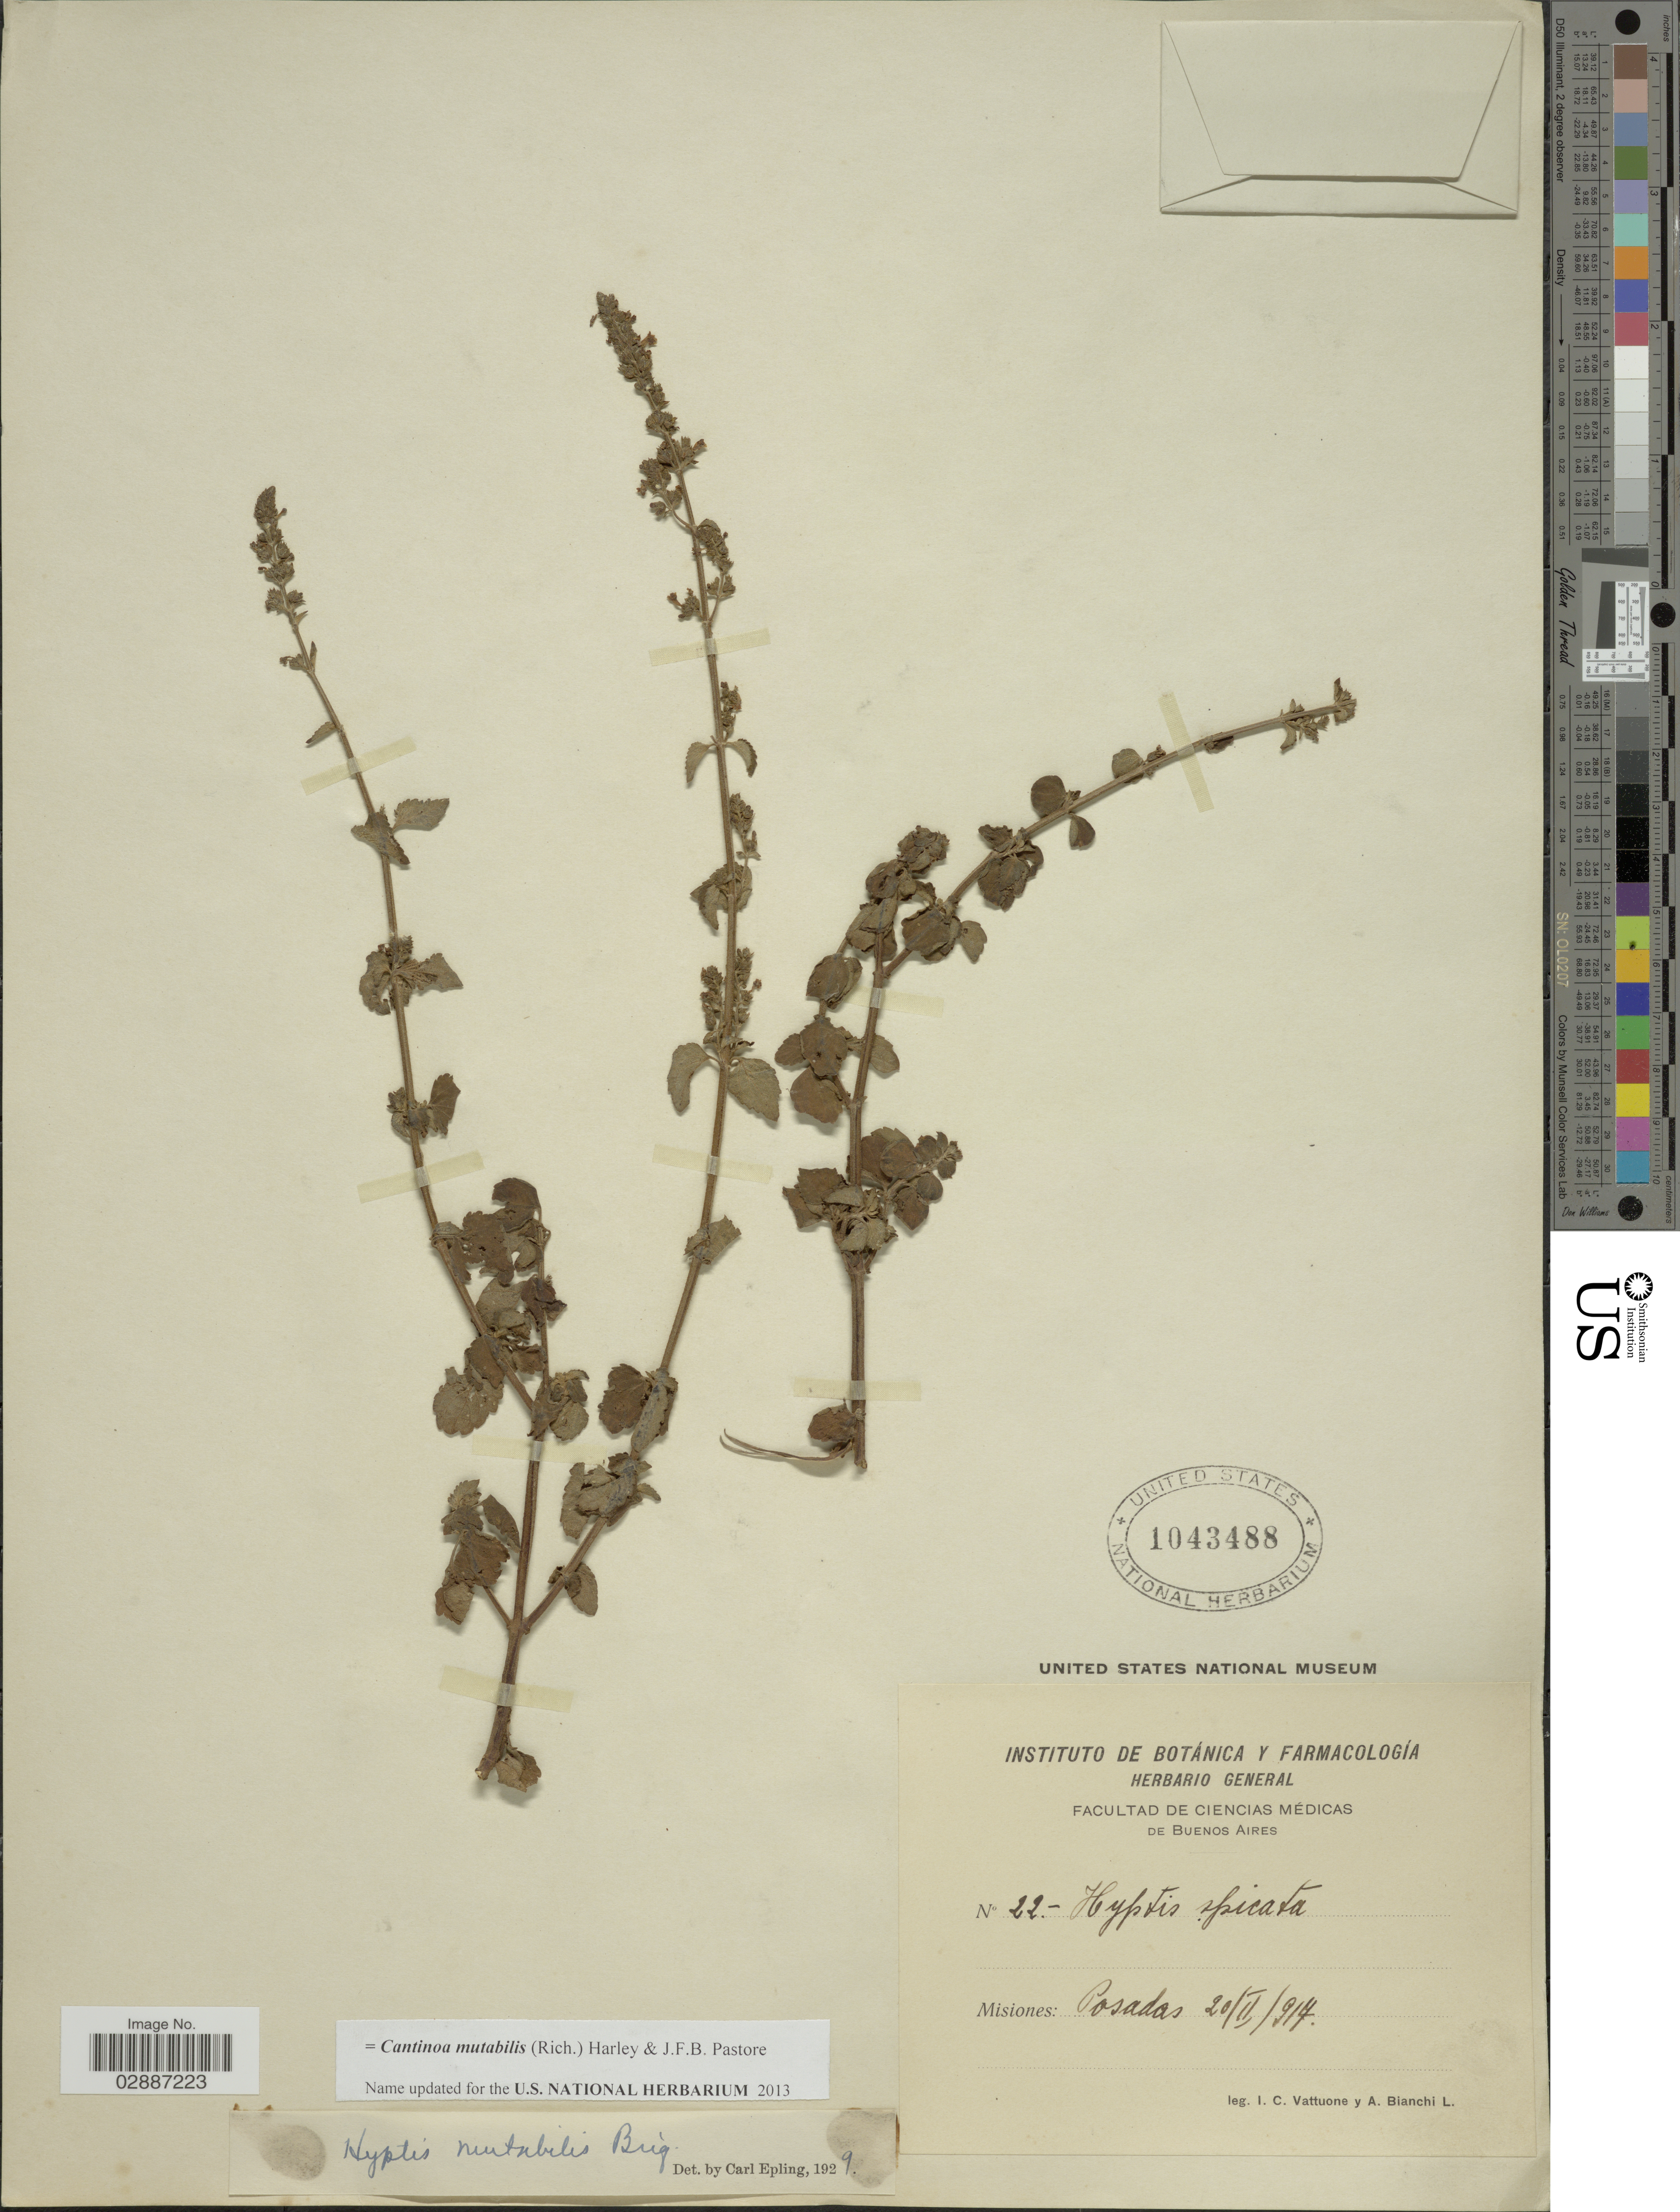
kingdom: Plantae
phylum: Tracheophyta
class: Magnoliopsida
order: Lamiales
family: Lamiaceae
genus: Cantinoa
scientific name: Cantinoa mutabilis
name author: (Epling) Harley & J.F.B. Pastore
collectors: I. Vattuone & L. Bianchi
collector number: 22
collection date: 1914-02-20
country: Argentina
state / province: Misiones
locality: Posadas.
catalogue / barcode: US 1043488